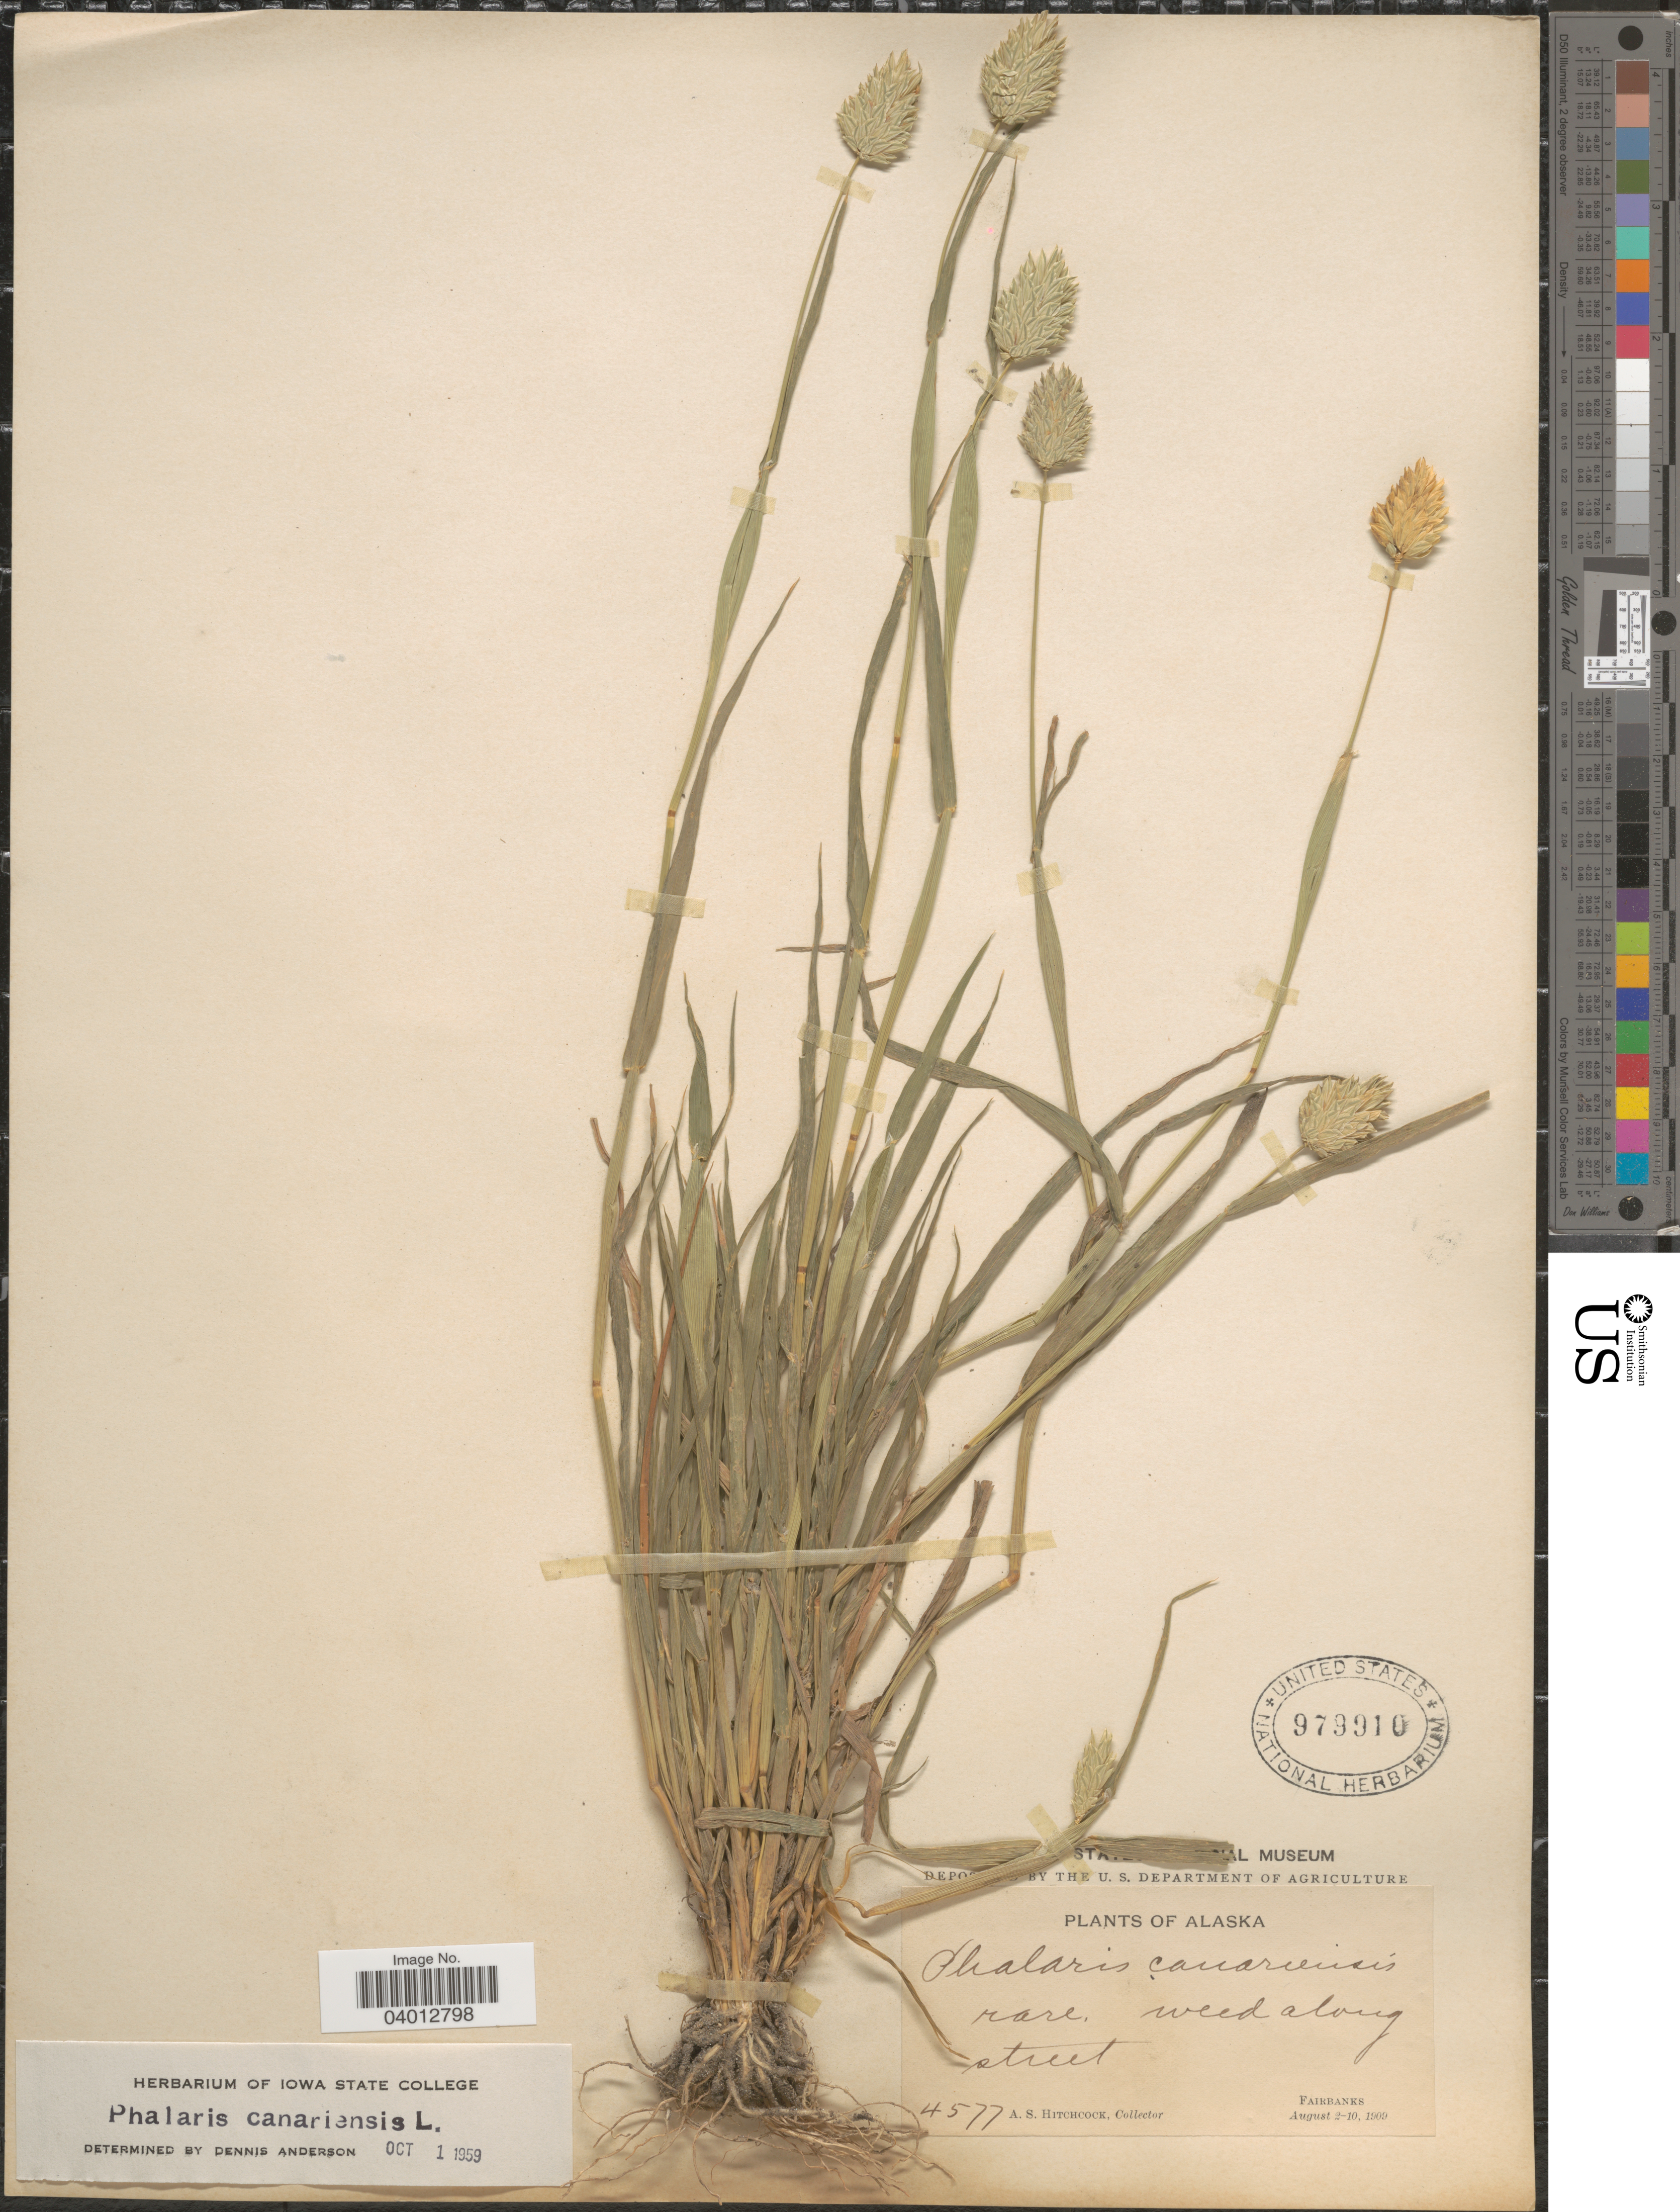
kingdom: Plantae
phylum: Tracheophyta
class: Liliopsida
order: Poales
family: Poaceae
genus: Phalaris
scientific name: Phalaris canariensis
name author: L.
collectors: A. S. Hitchcock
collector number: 4577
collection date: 1909-08-02/1909-08-10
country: United States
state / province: Alaska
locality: Weed along street. Fairbanks.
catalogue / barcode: US 979910